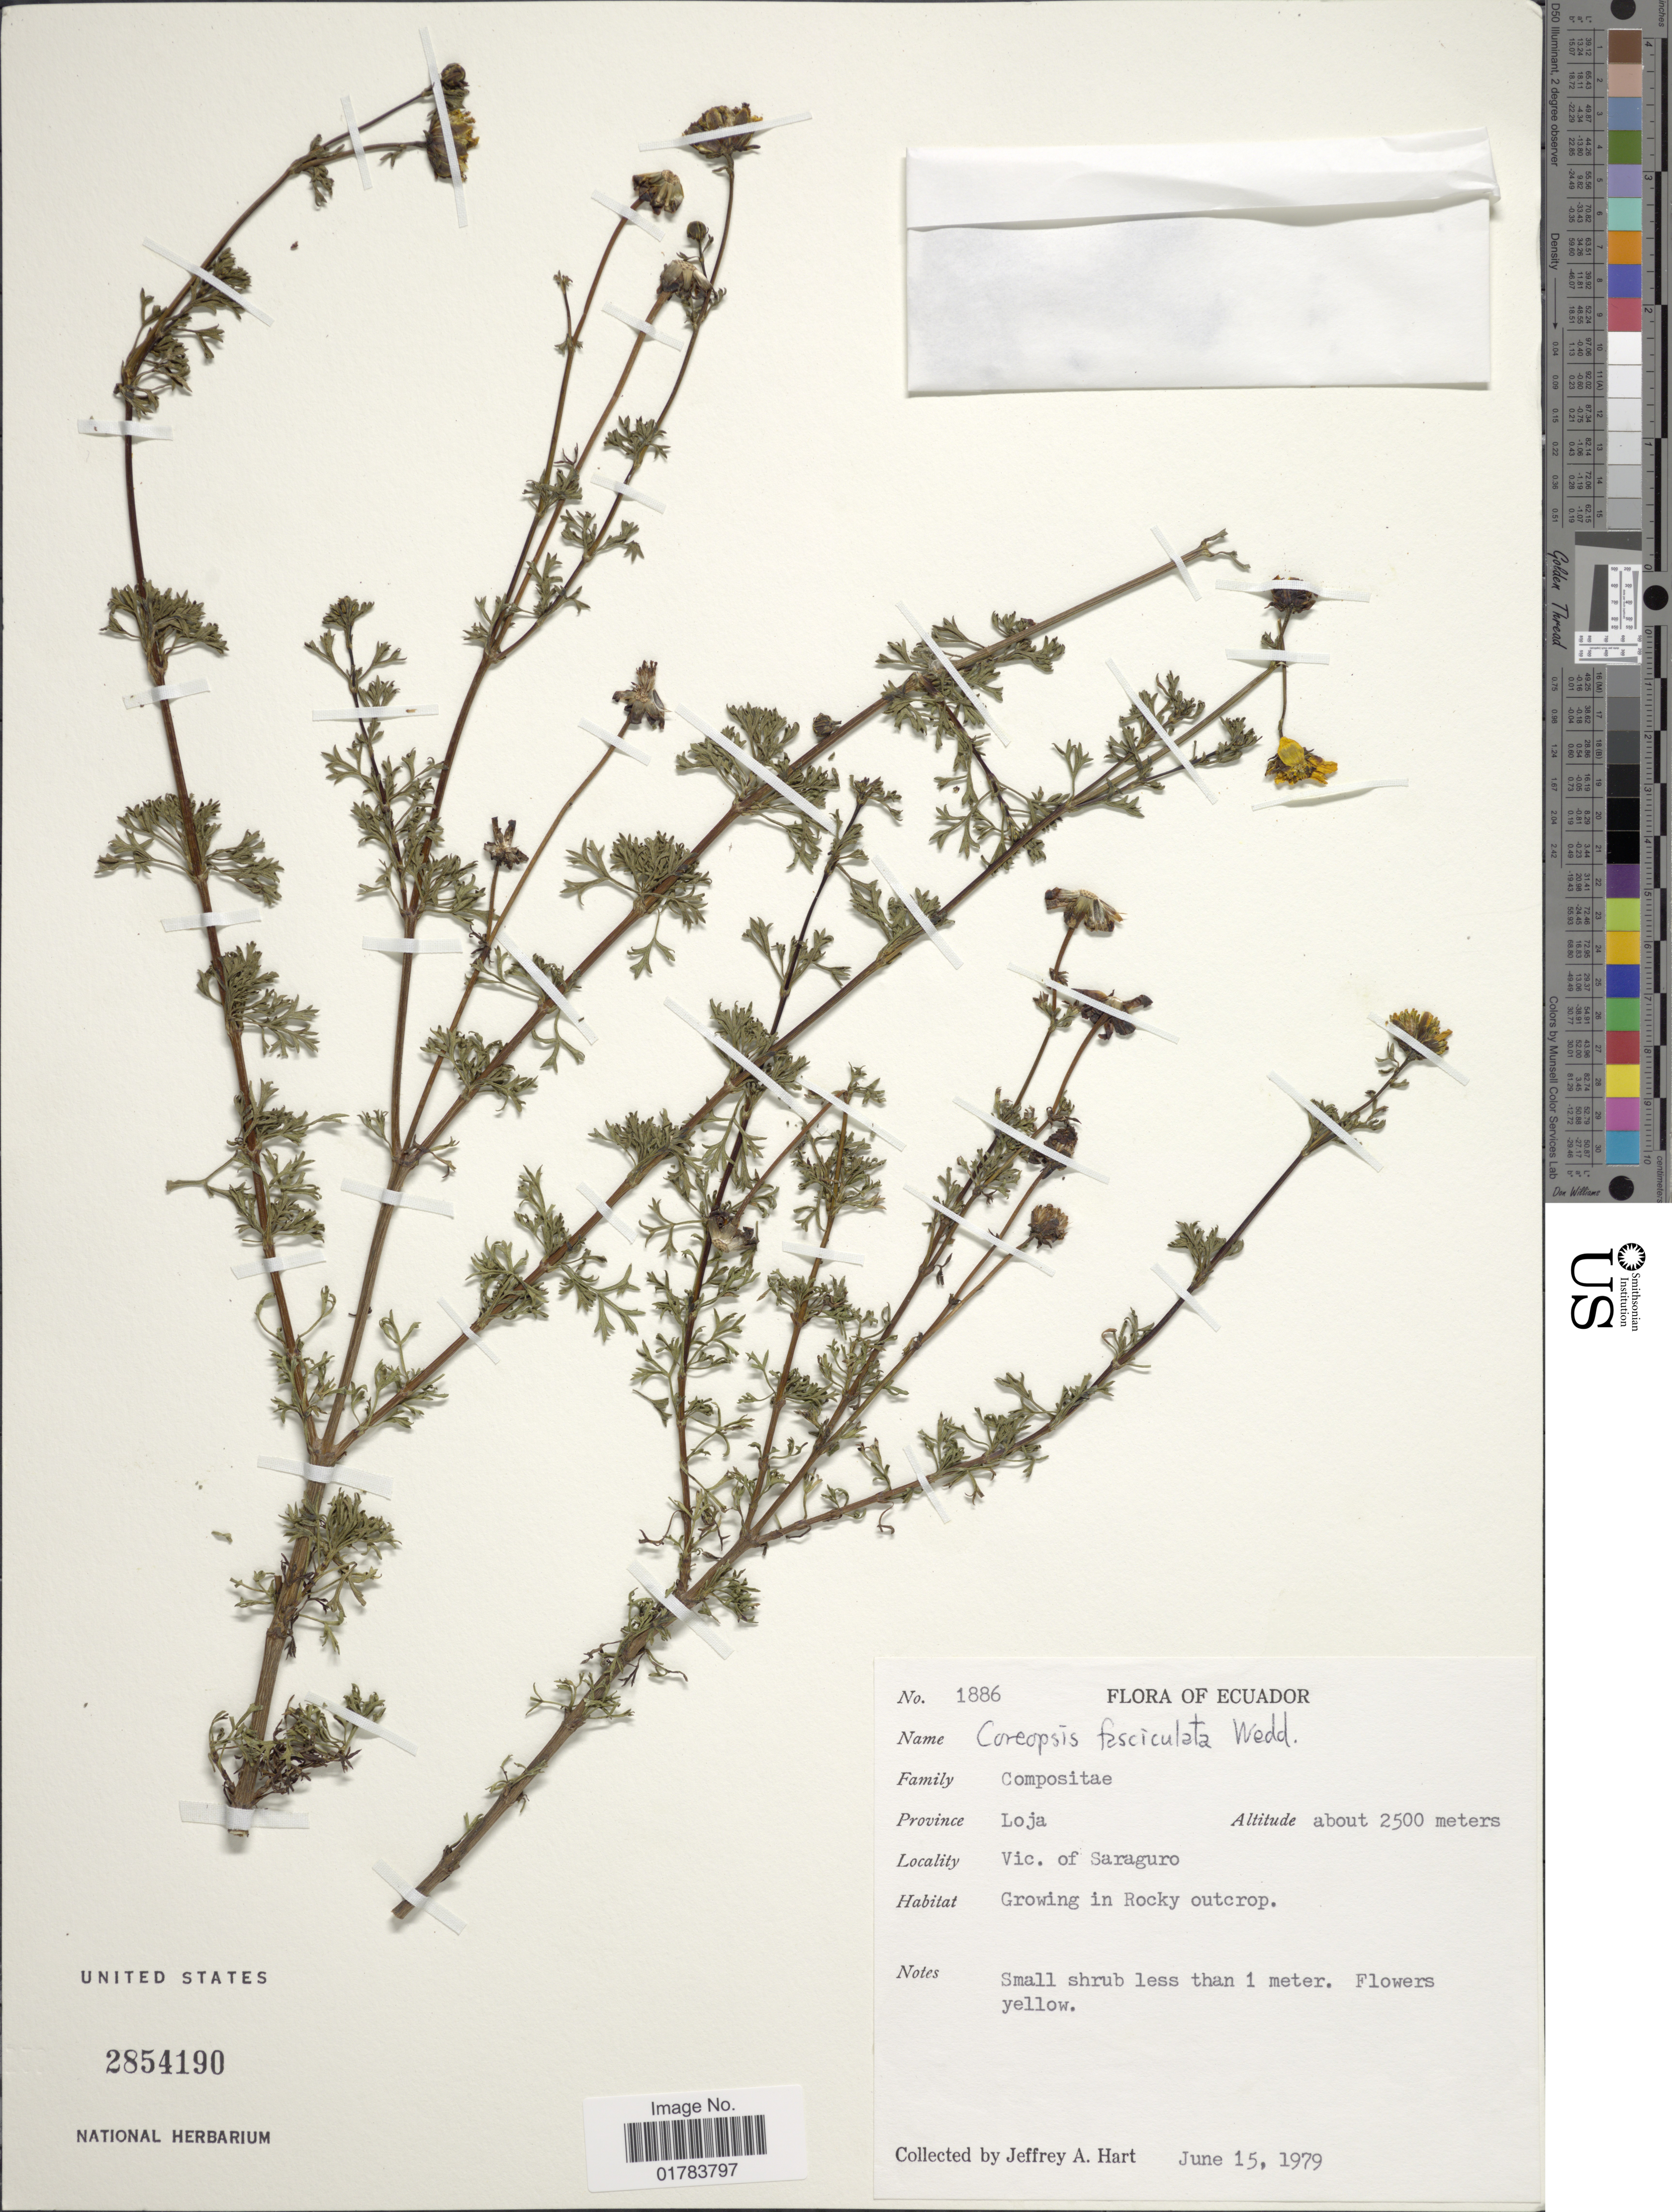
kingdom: Plantae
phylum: Tracheophyta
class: Magnoliopsida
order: Asterales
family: Asteraceae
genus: Coreopsis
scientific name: Coreopsis fasciculata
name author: Wedd.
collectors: J. A. Hart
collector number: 1886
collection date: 1979-06-15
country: Ecuador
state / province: Loja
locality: Vic. of Saraguro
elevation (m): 2500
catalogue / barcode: US 2854190